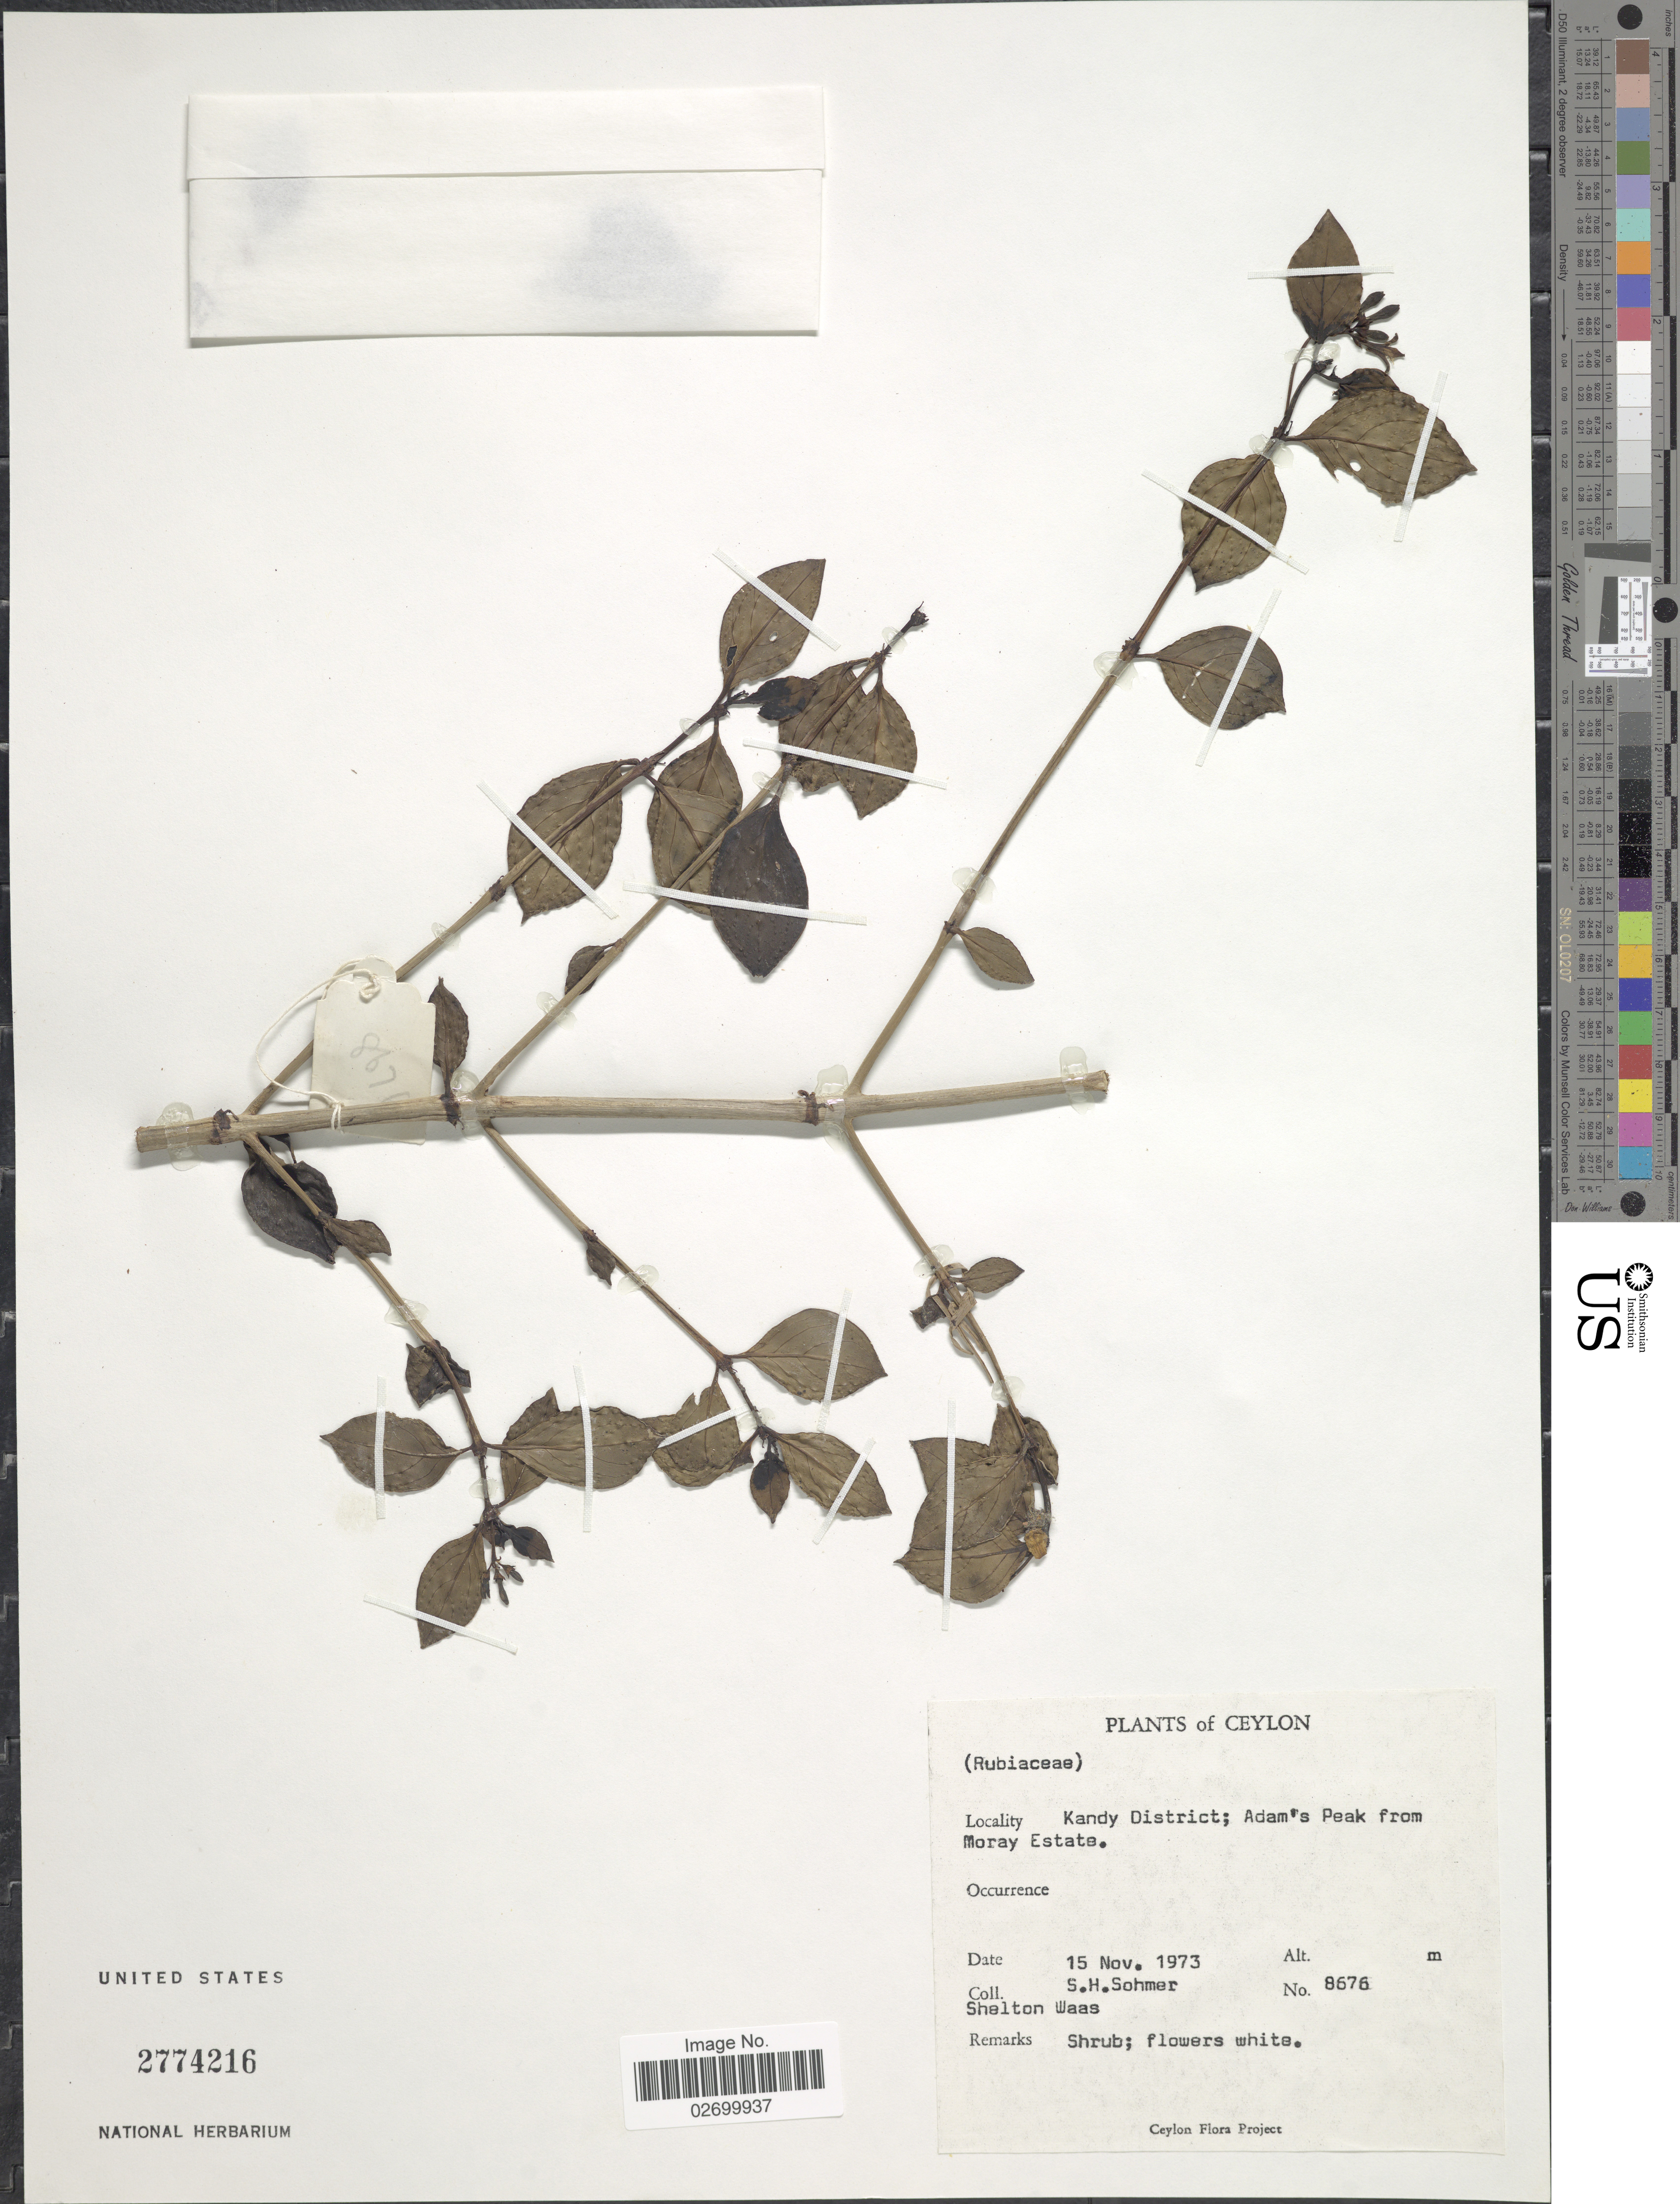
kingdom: Plantae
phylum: Tracheophyta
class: Magnoliopsida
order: Gentianales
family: Rubiaceae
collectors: S. H. Sohmer & S. Waas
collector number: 8676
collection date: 1973-11-15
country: Sri Lanka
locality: Ceylon, Kandy District; Adam's Peak from Moray Estate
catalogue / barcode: US 2774216